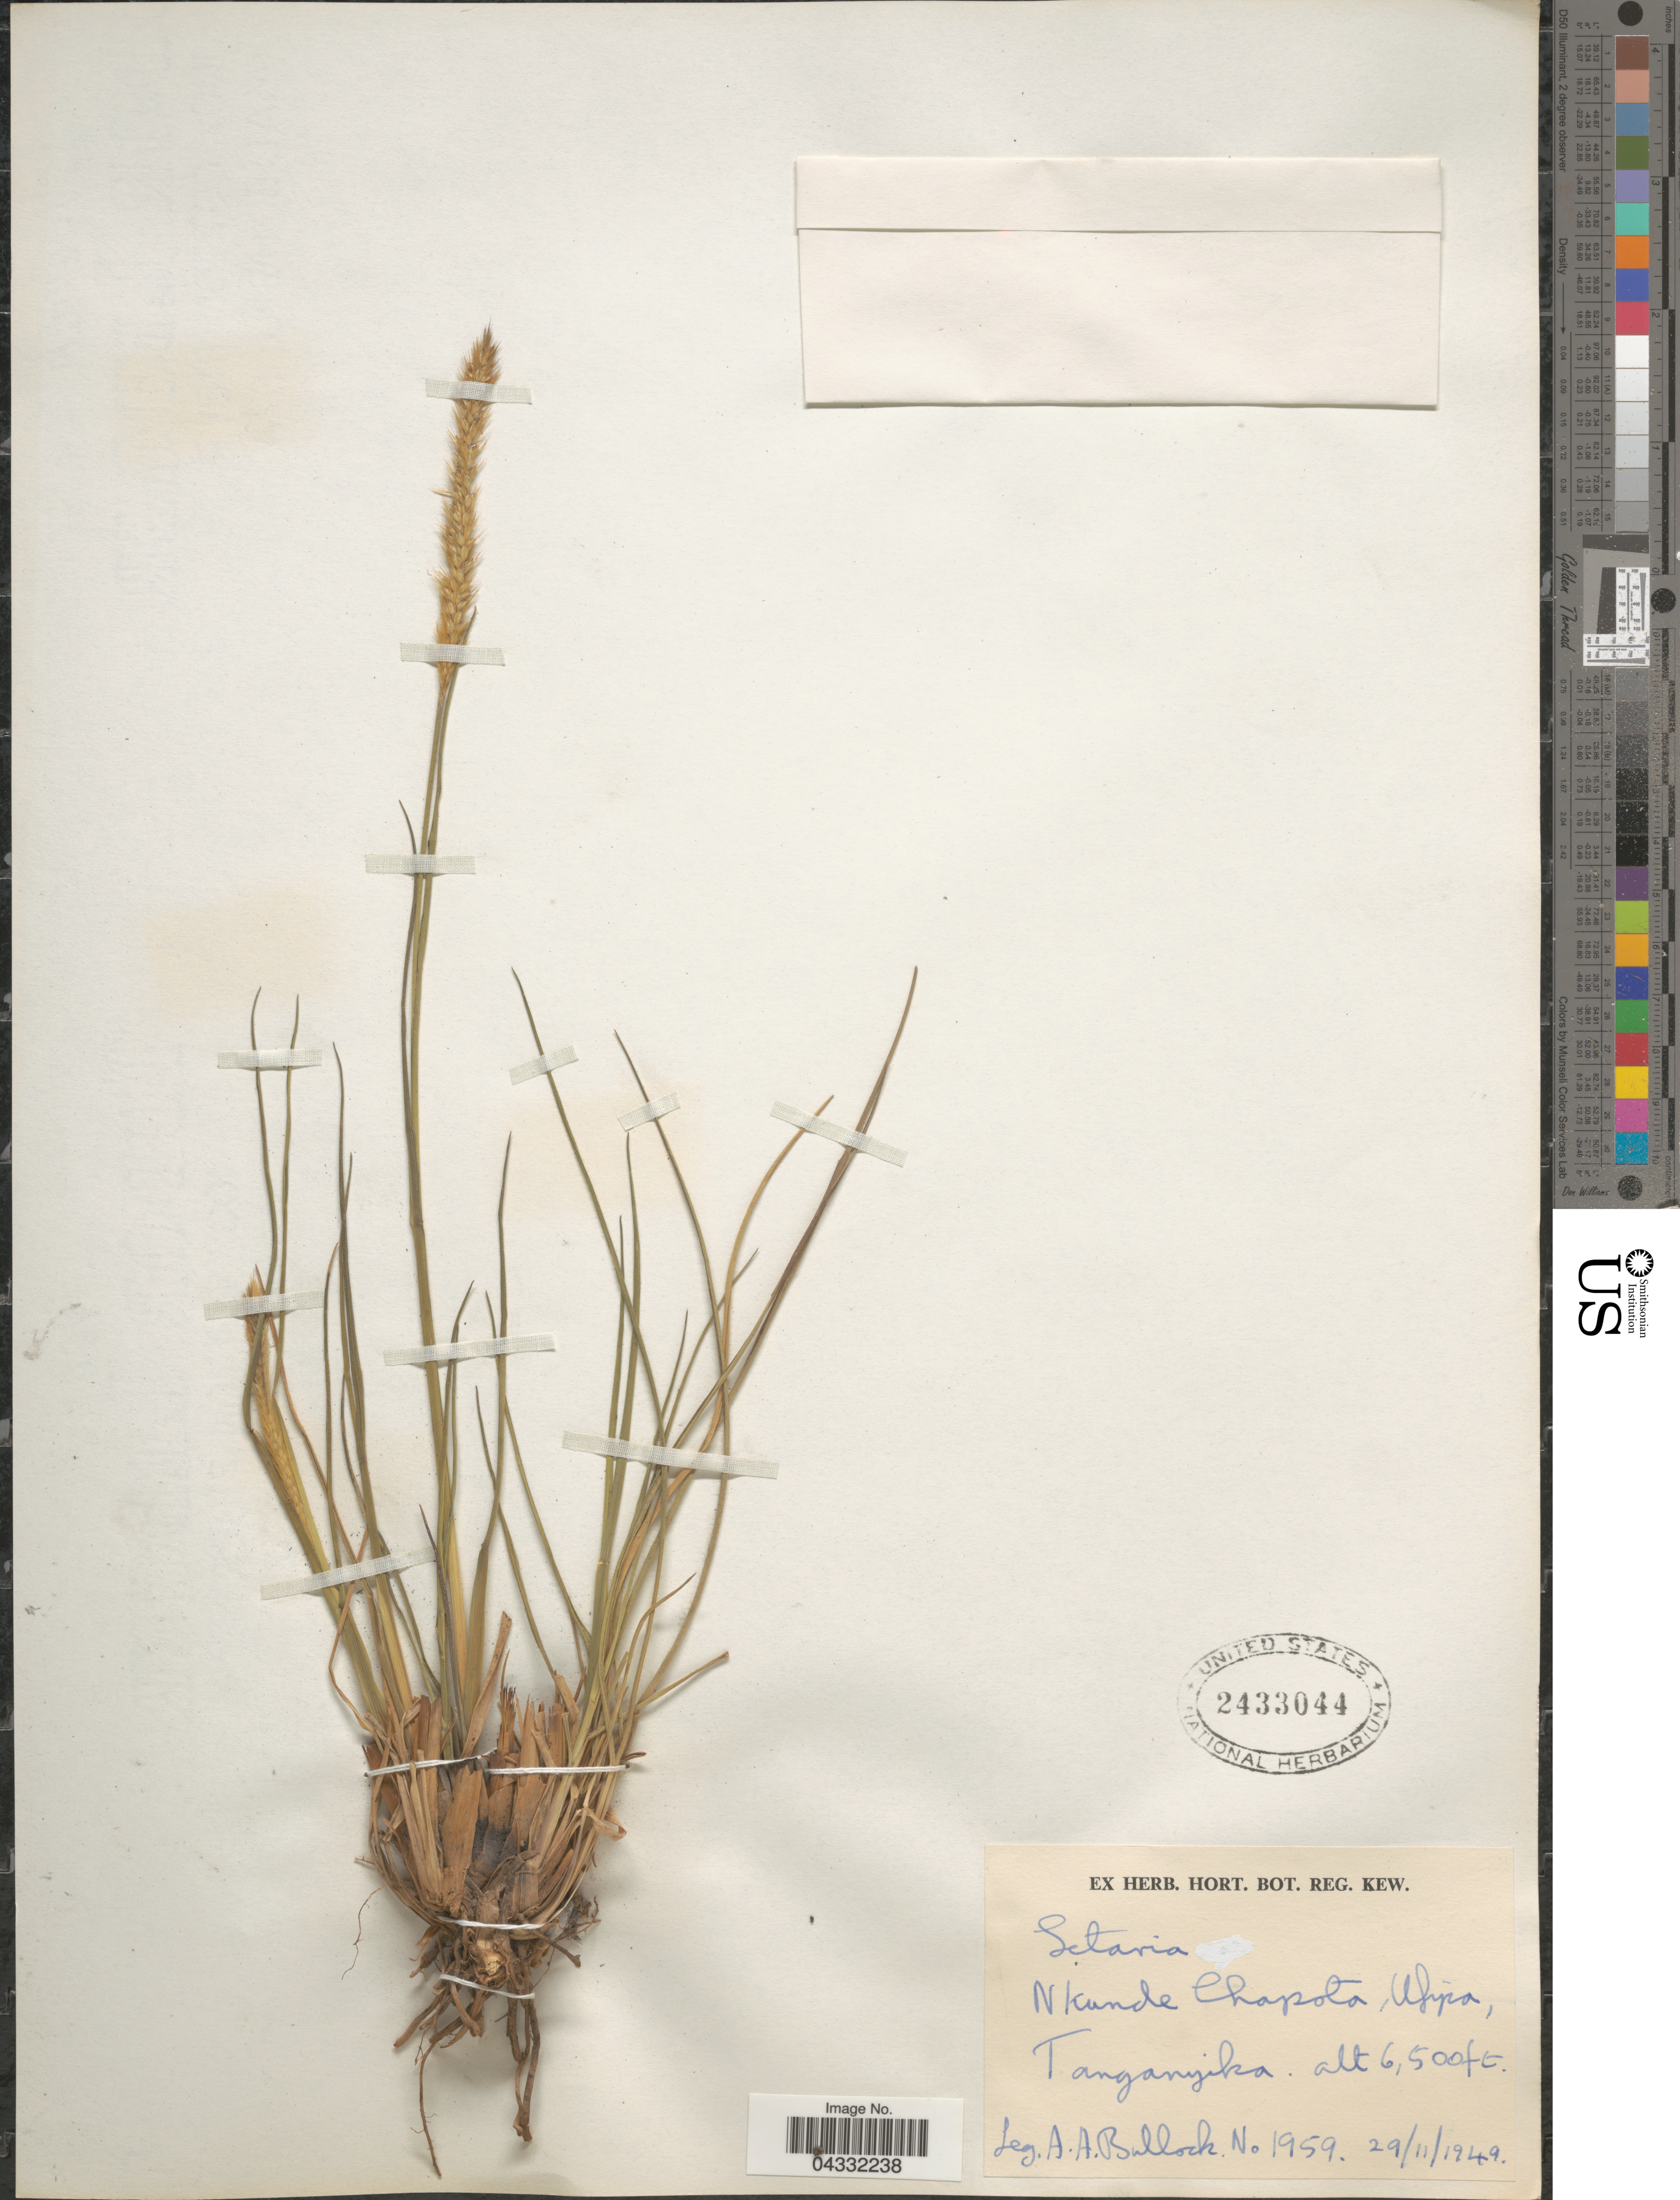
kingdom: Plantae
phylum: Tracheophyta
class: Liliopsida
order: Poales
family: Poaceae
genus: Setaria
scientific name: Setaria sp.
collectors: A. Bullock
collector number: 1959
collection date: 1949-11-29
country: Tanzania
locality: Nkande Chapota Ufipa, Tanganyika.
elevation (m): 1981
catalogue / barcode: US 2433044